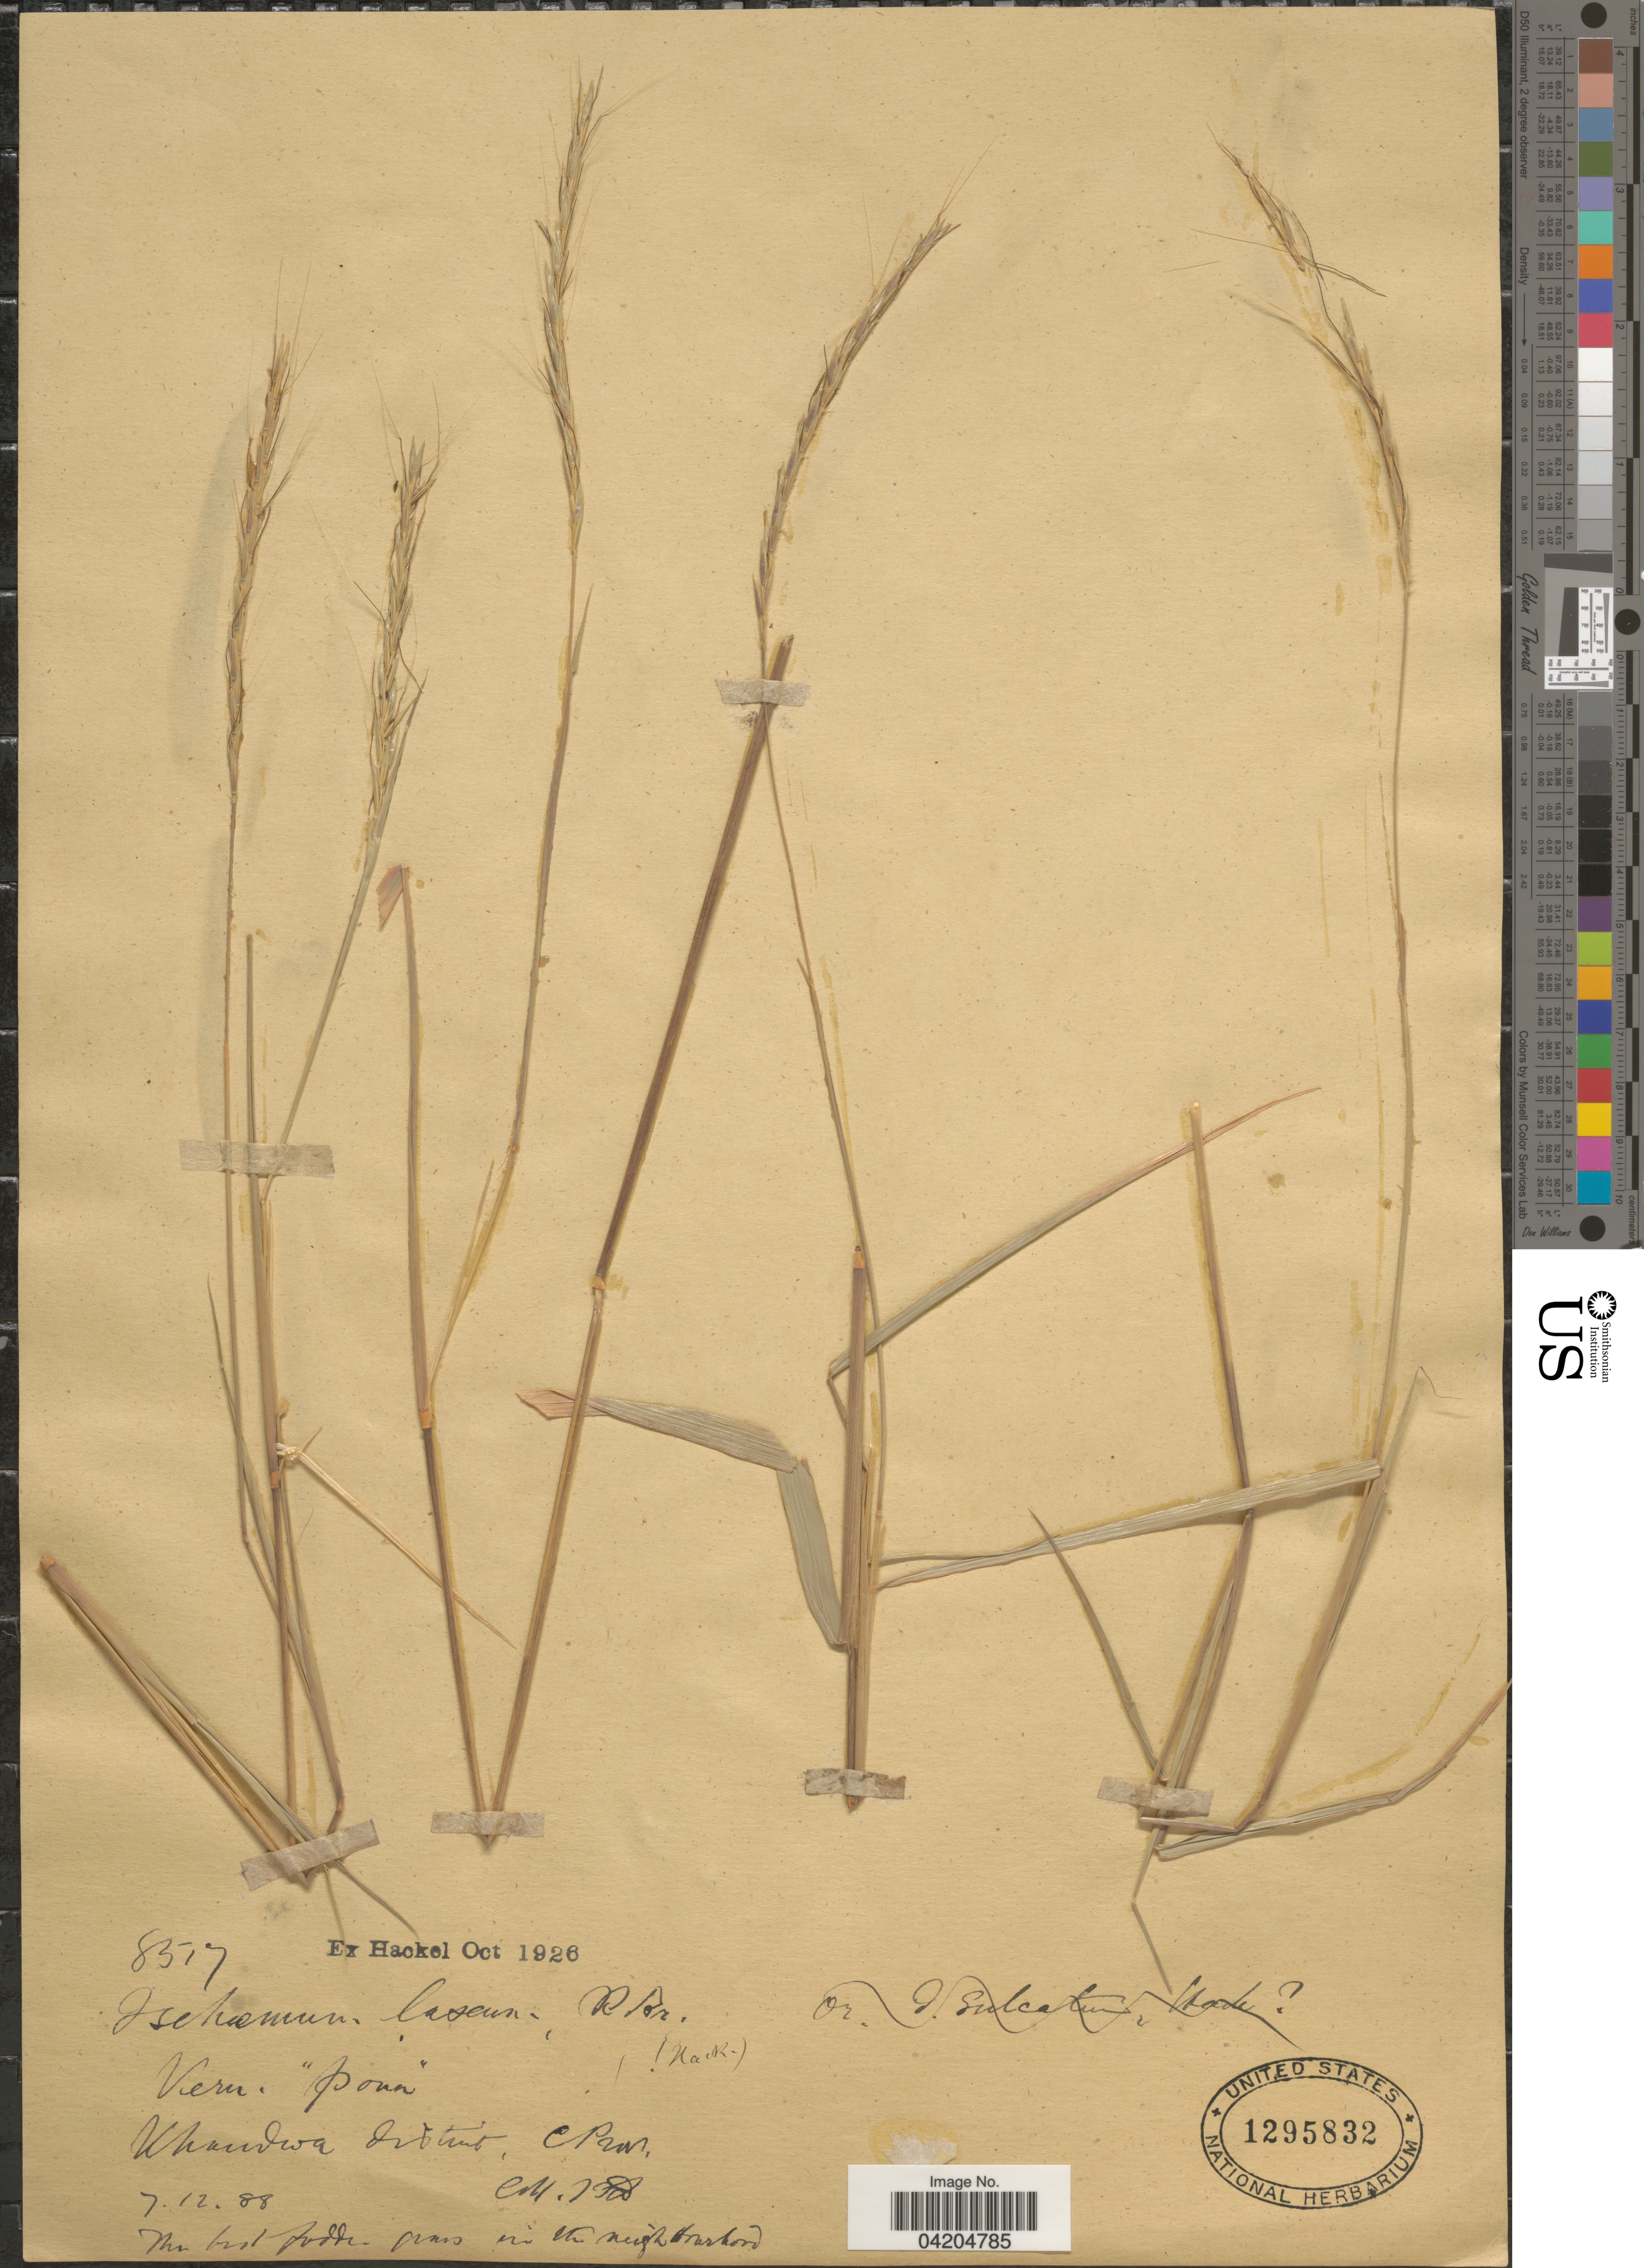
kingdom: Plantae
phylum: Tracheophyta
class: Liliopsida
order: Poales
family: Poaceae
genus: Sehima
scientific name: Sehima nervosa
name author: Stapf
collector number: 8517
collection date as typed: Transcribed d/m/y: 7/12/88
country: India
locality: Khandwa District, C Prov.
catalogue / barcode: US 1295832